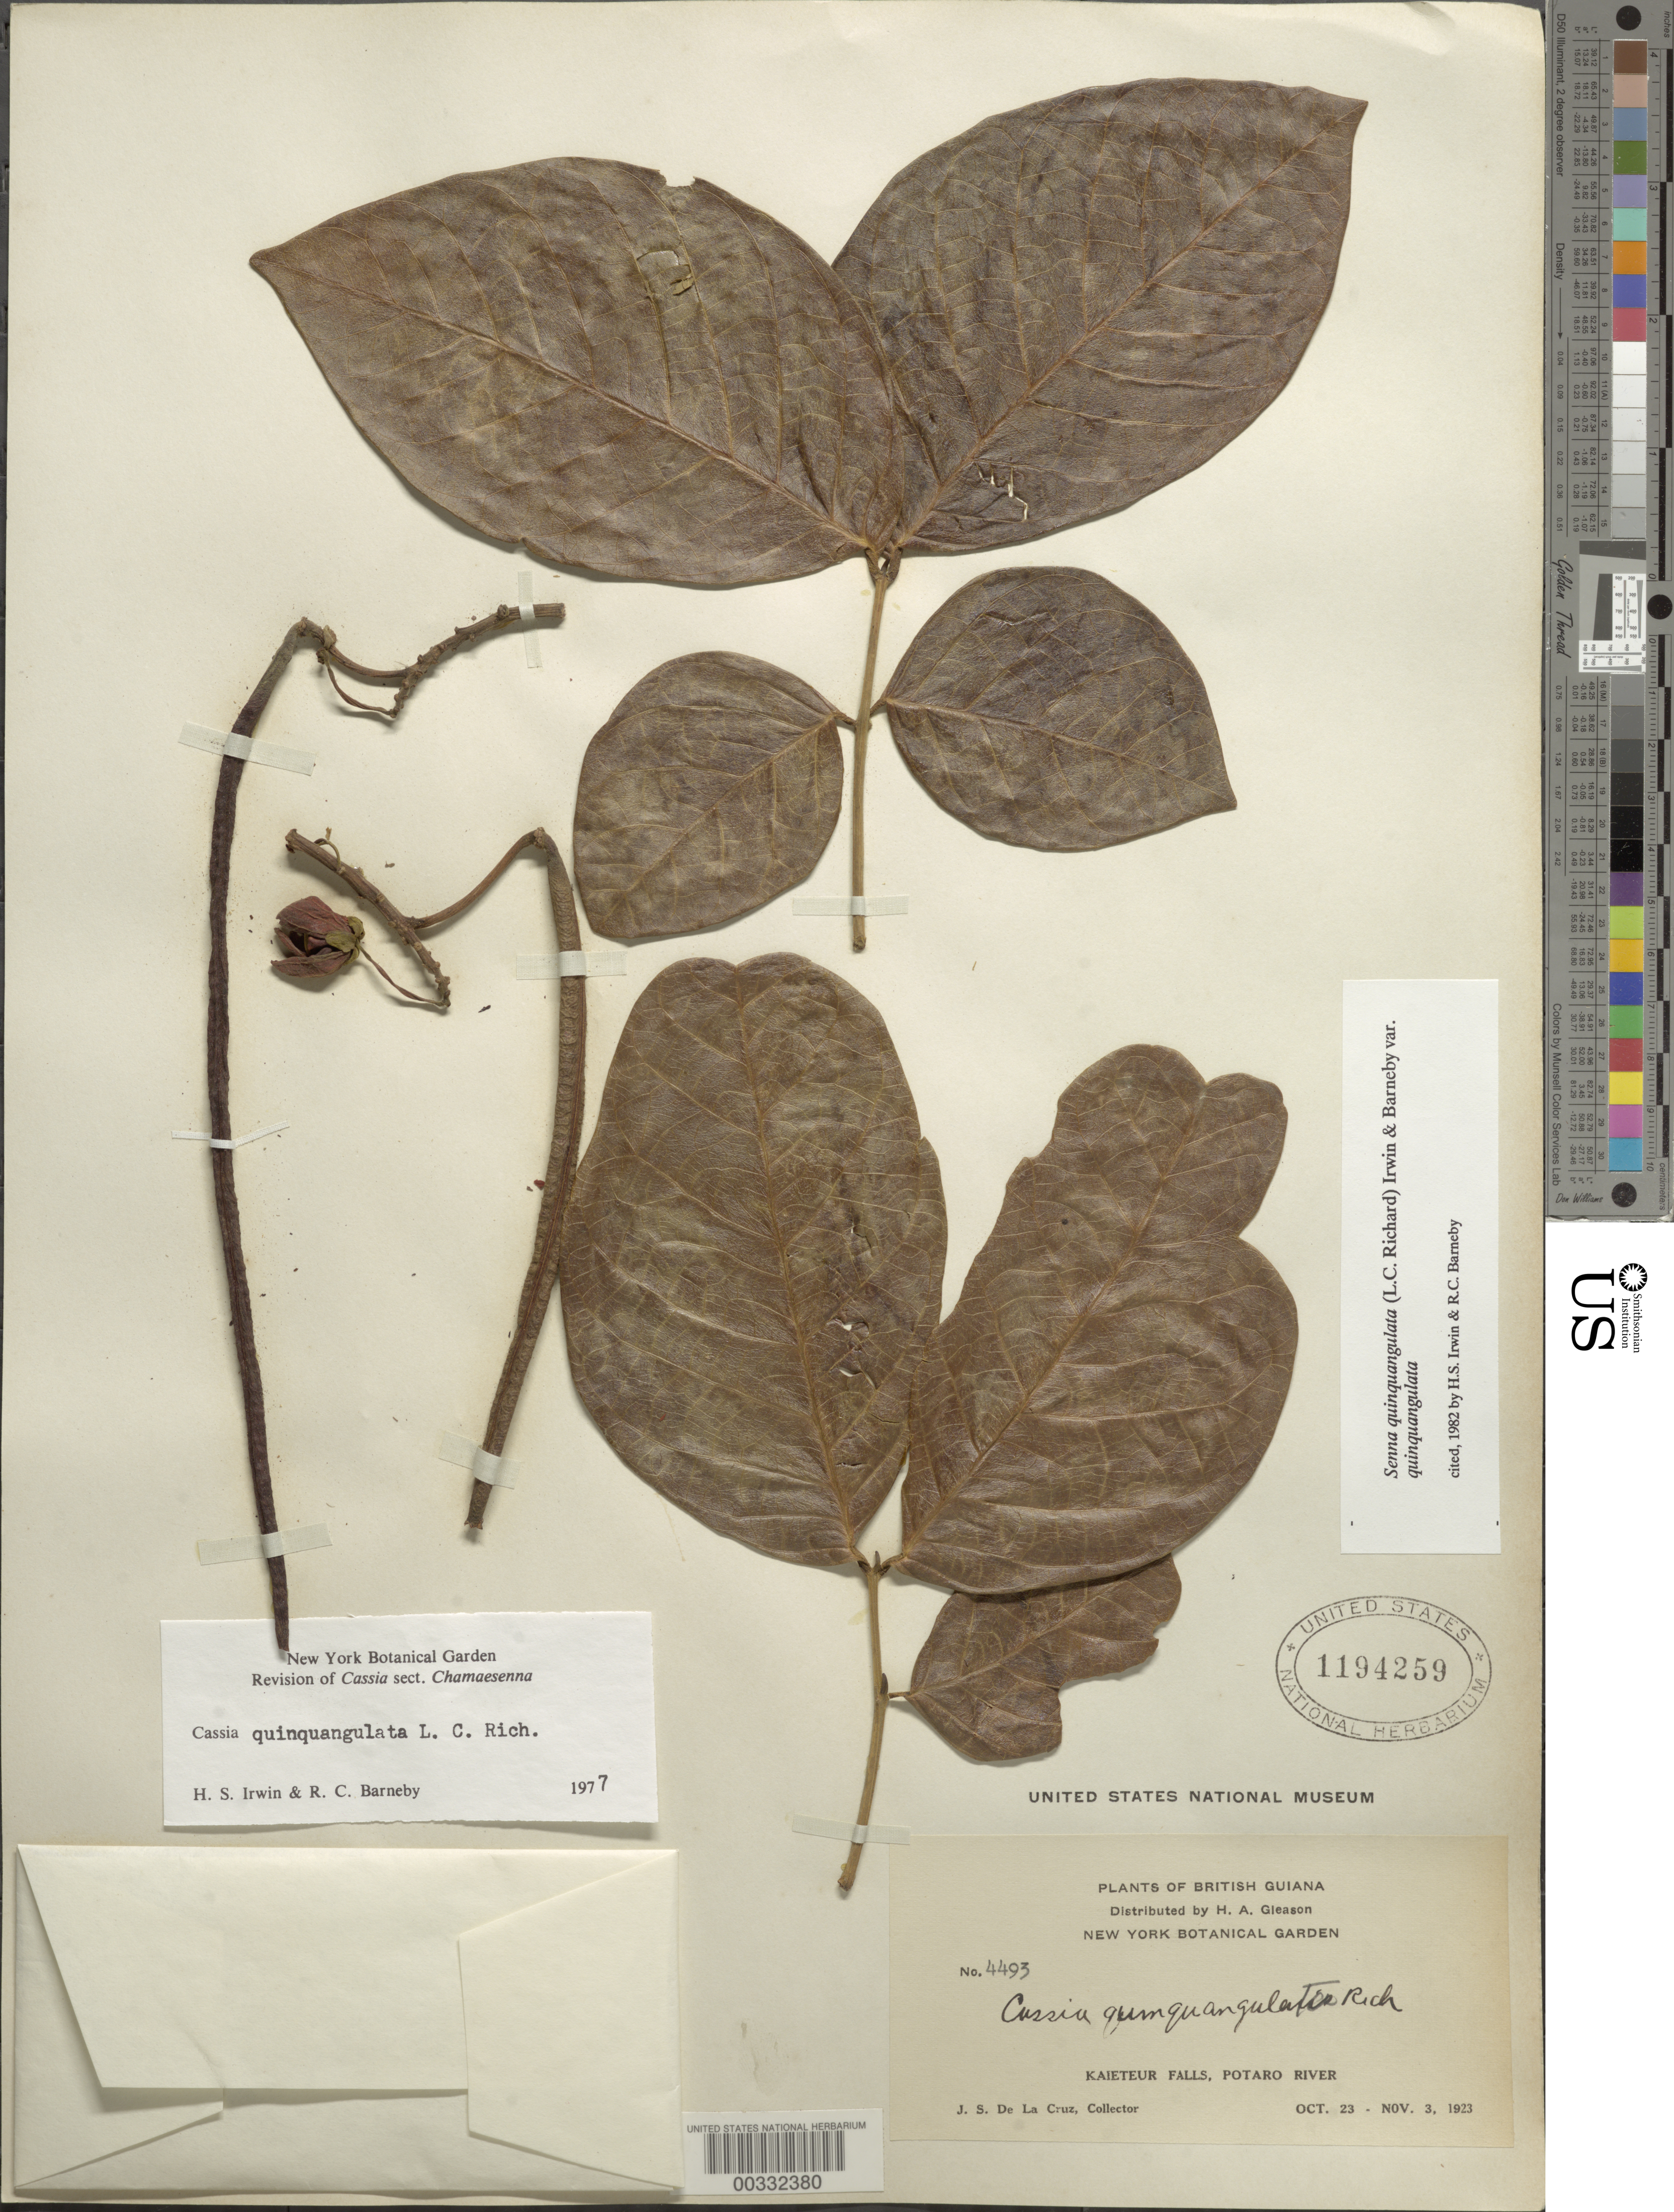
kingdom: Plantae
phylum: Tracheophyta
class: Magnoliopsida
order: Fabales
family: Fabaceae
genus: Senna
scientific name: Senna quinquangulata var. quinquangulata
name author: H.S. Irwin & Barneby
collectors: J. S. de la Cruz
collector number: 4493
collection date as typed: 23 Oct 1923 to 03 Nov 1923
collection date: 1923-10-23/1923-11-03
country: Guyana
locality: Kaieteur falls, potaro river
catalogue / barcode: US 1194259